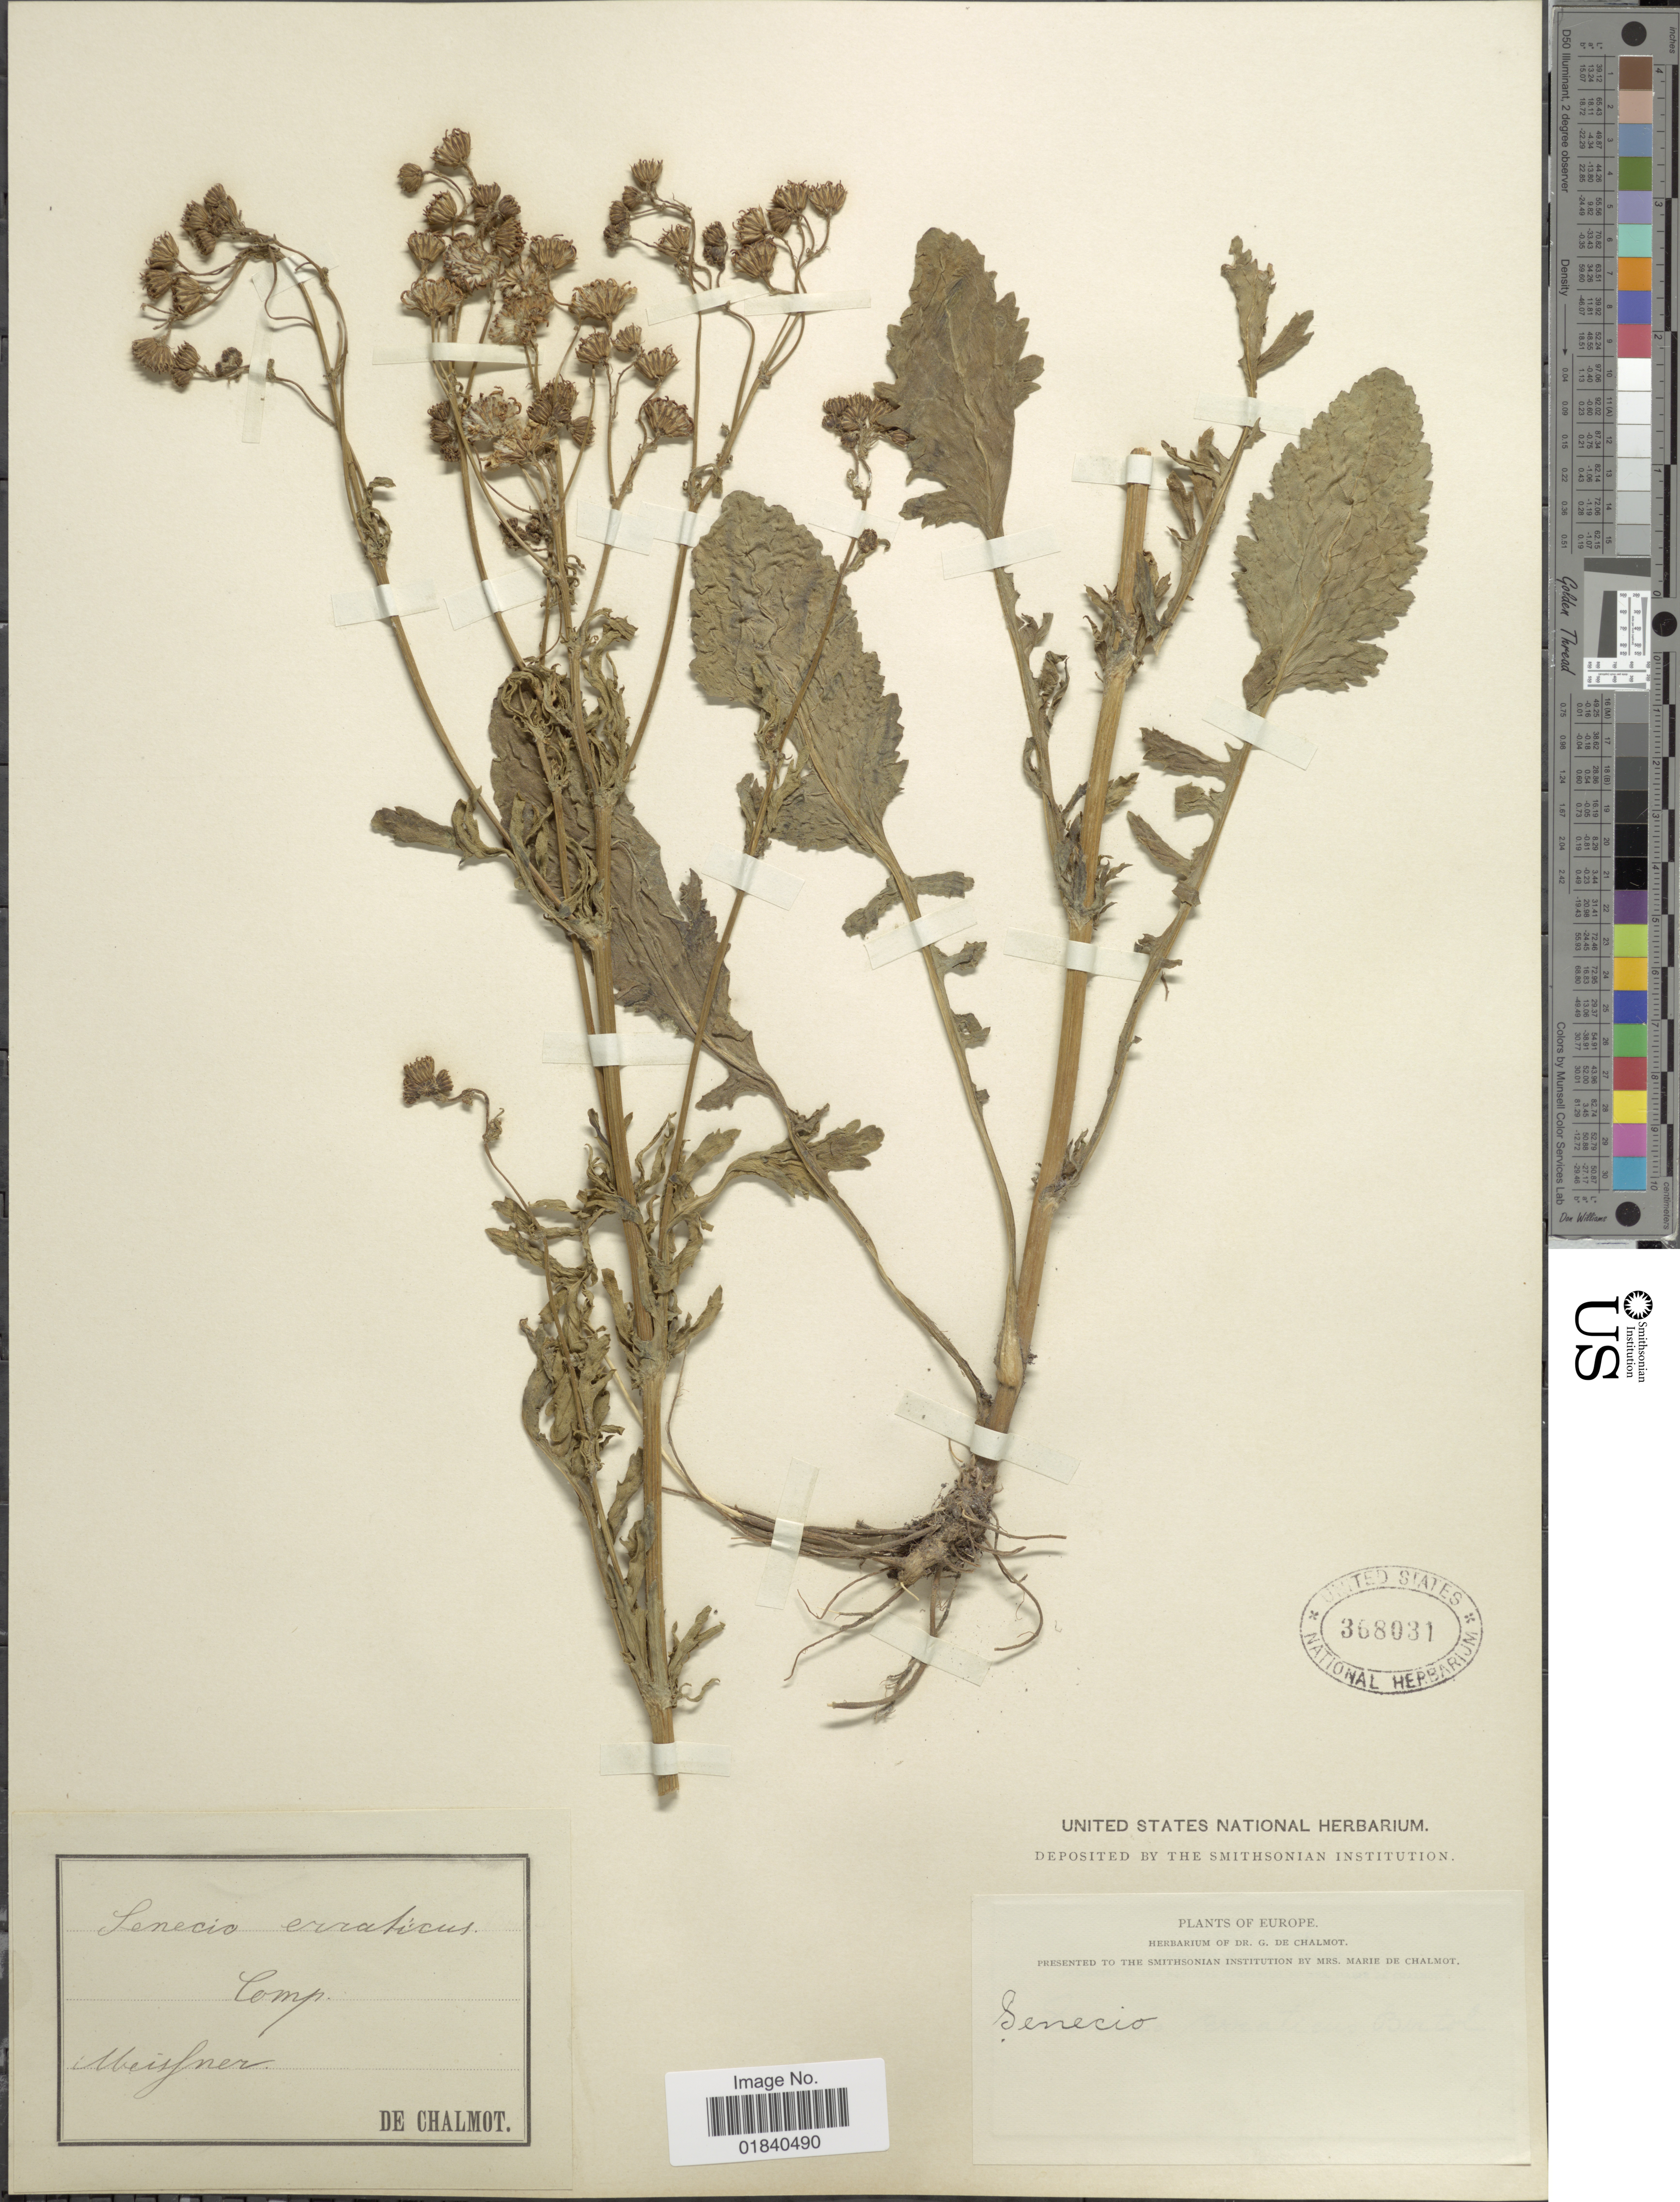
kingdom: Plantae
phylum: Tracheophyta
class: Magnoliopsida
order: Asterales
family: Asteraceae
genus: Jacobaea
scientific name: Jacobaea erratica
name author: (Bertol.) Fourr.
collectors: G. de Chalmot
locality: Weisfner [interpreted]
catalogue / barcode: US 368031